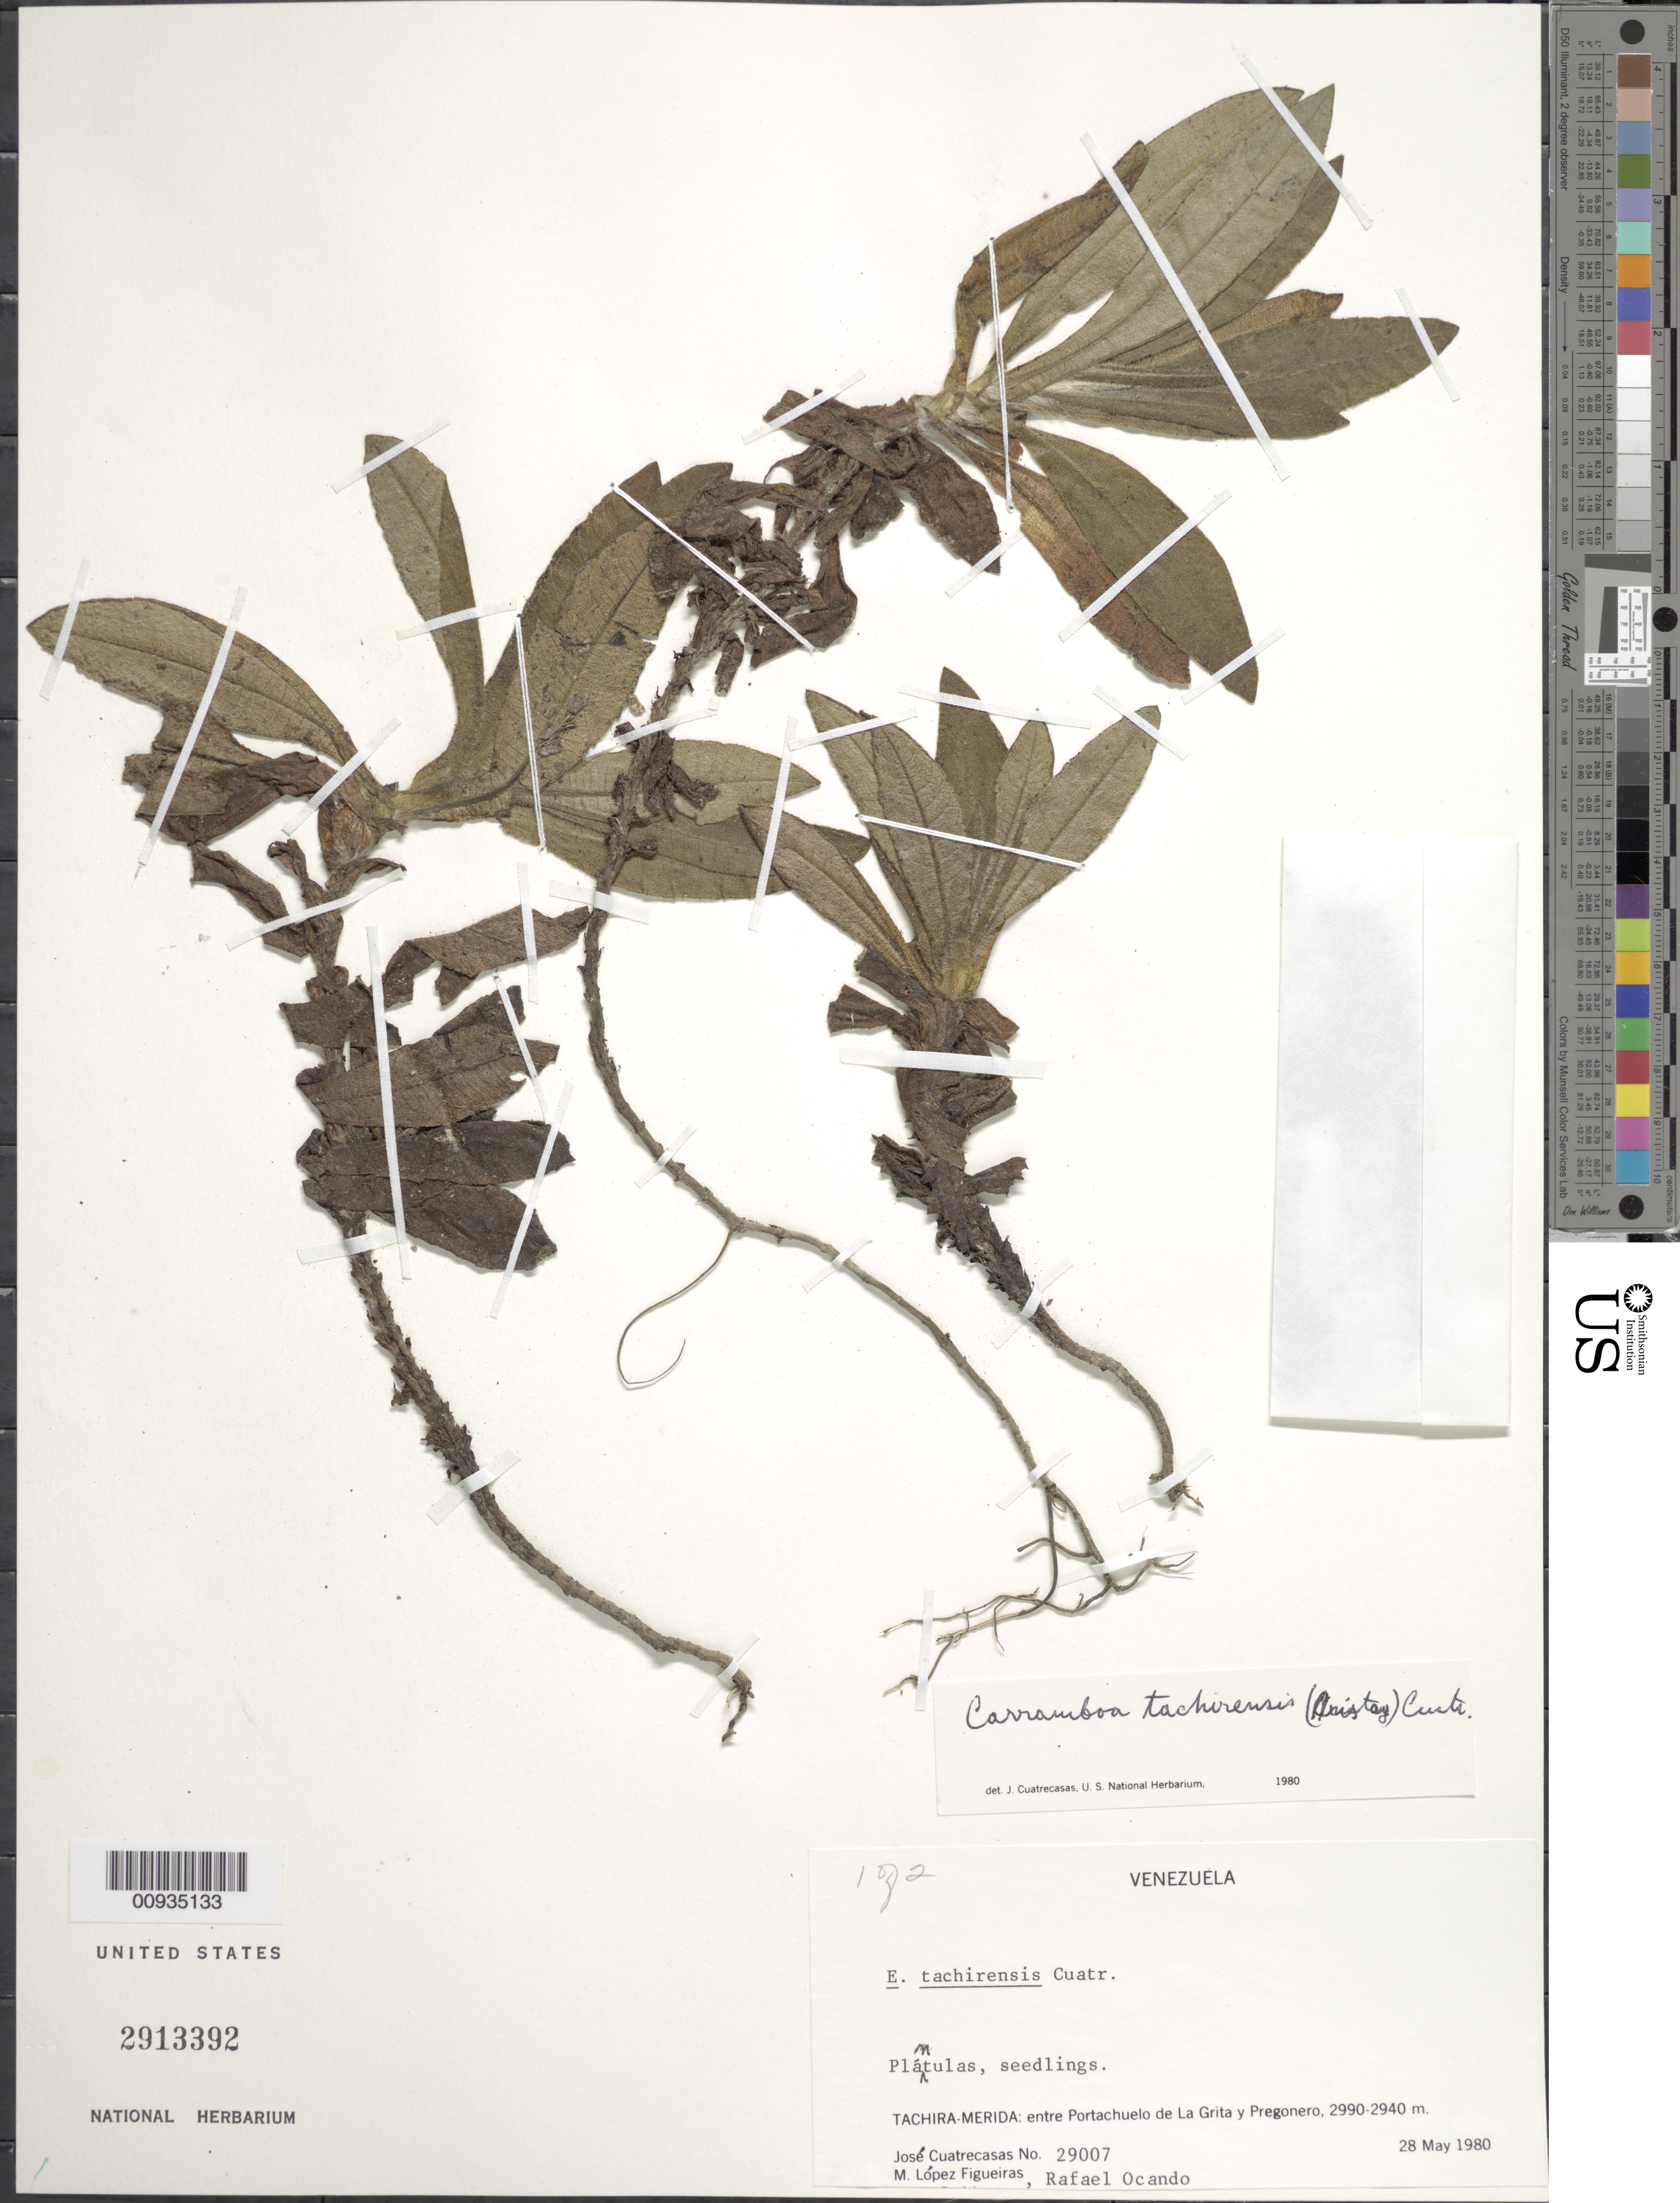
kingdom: Plantae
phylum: Tracheophyta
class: Magnoliopsida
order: Asterales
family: Asteraceae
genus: Carramboa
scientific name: Carramboa tachirensis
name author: (Aristeg.) Cuatrec.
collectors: J. Cuatrecasas, M. López Figueiras & R. Ocando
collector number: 29007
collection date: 1980-05-28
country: Venezuela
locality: Tachira-Mérida: entre Portachuelo de La Grita y Pregonero.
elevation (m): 2940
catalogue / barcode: US 2913392